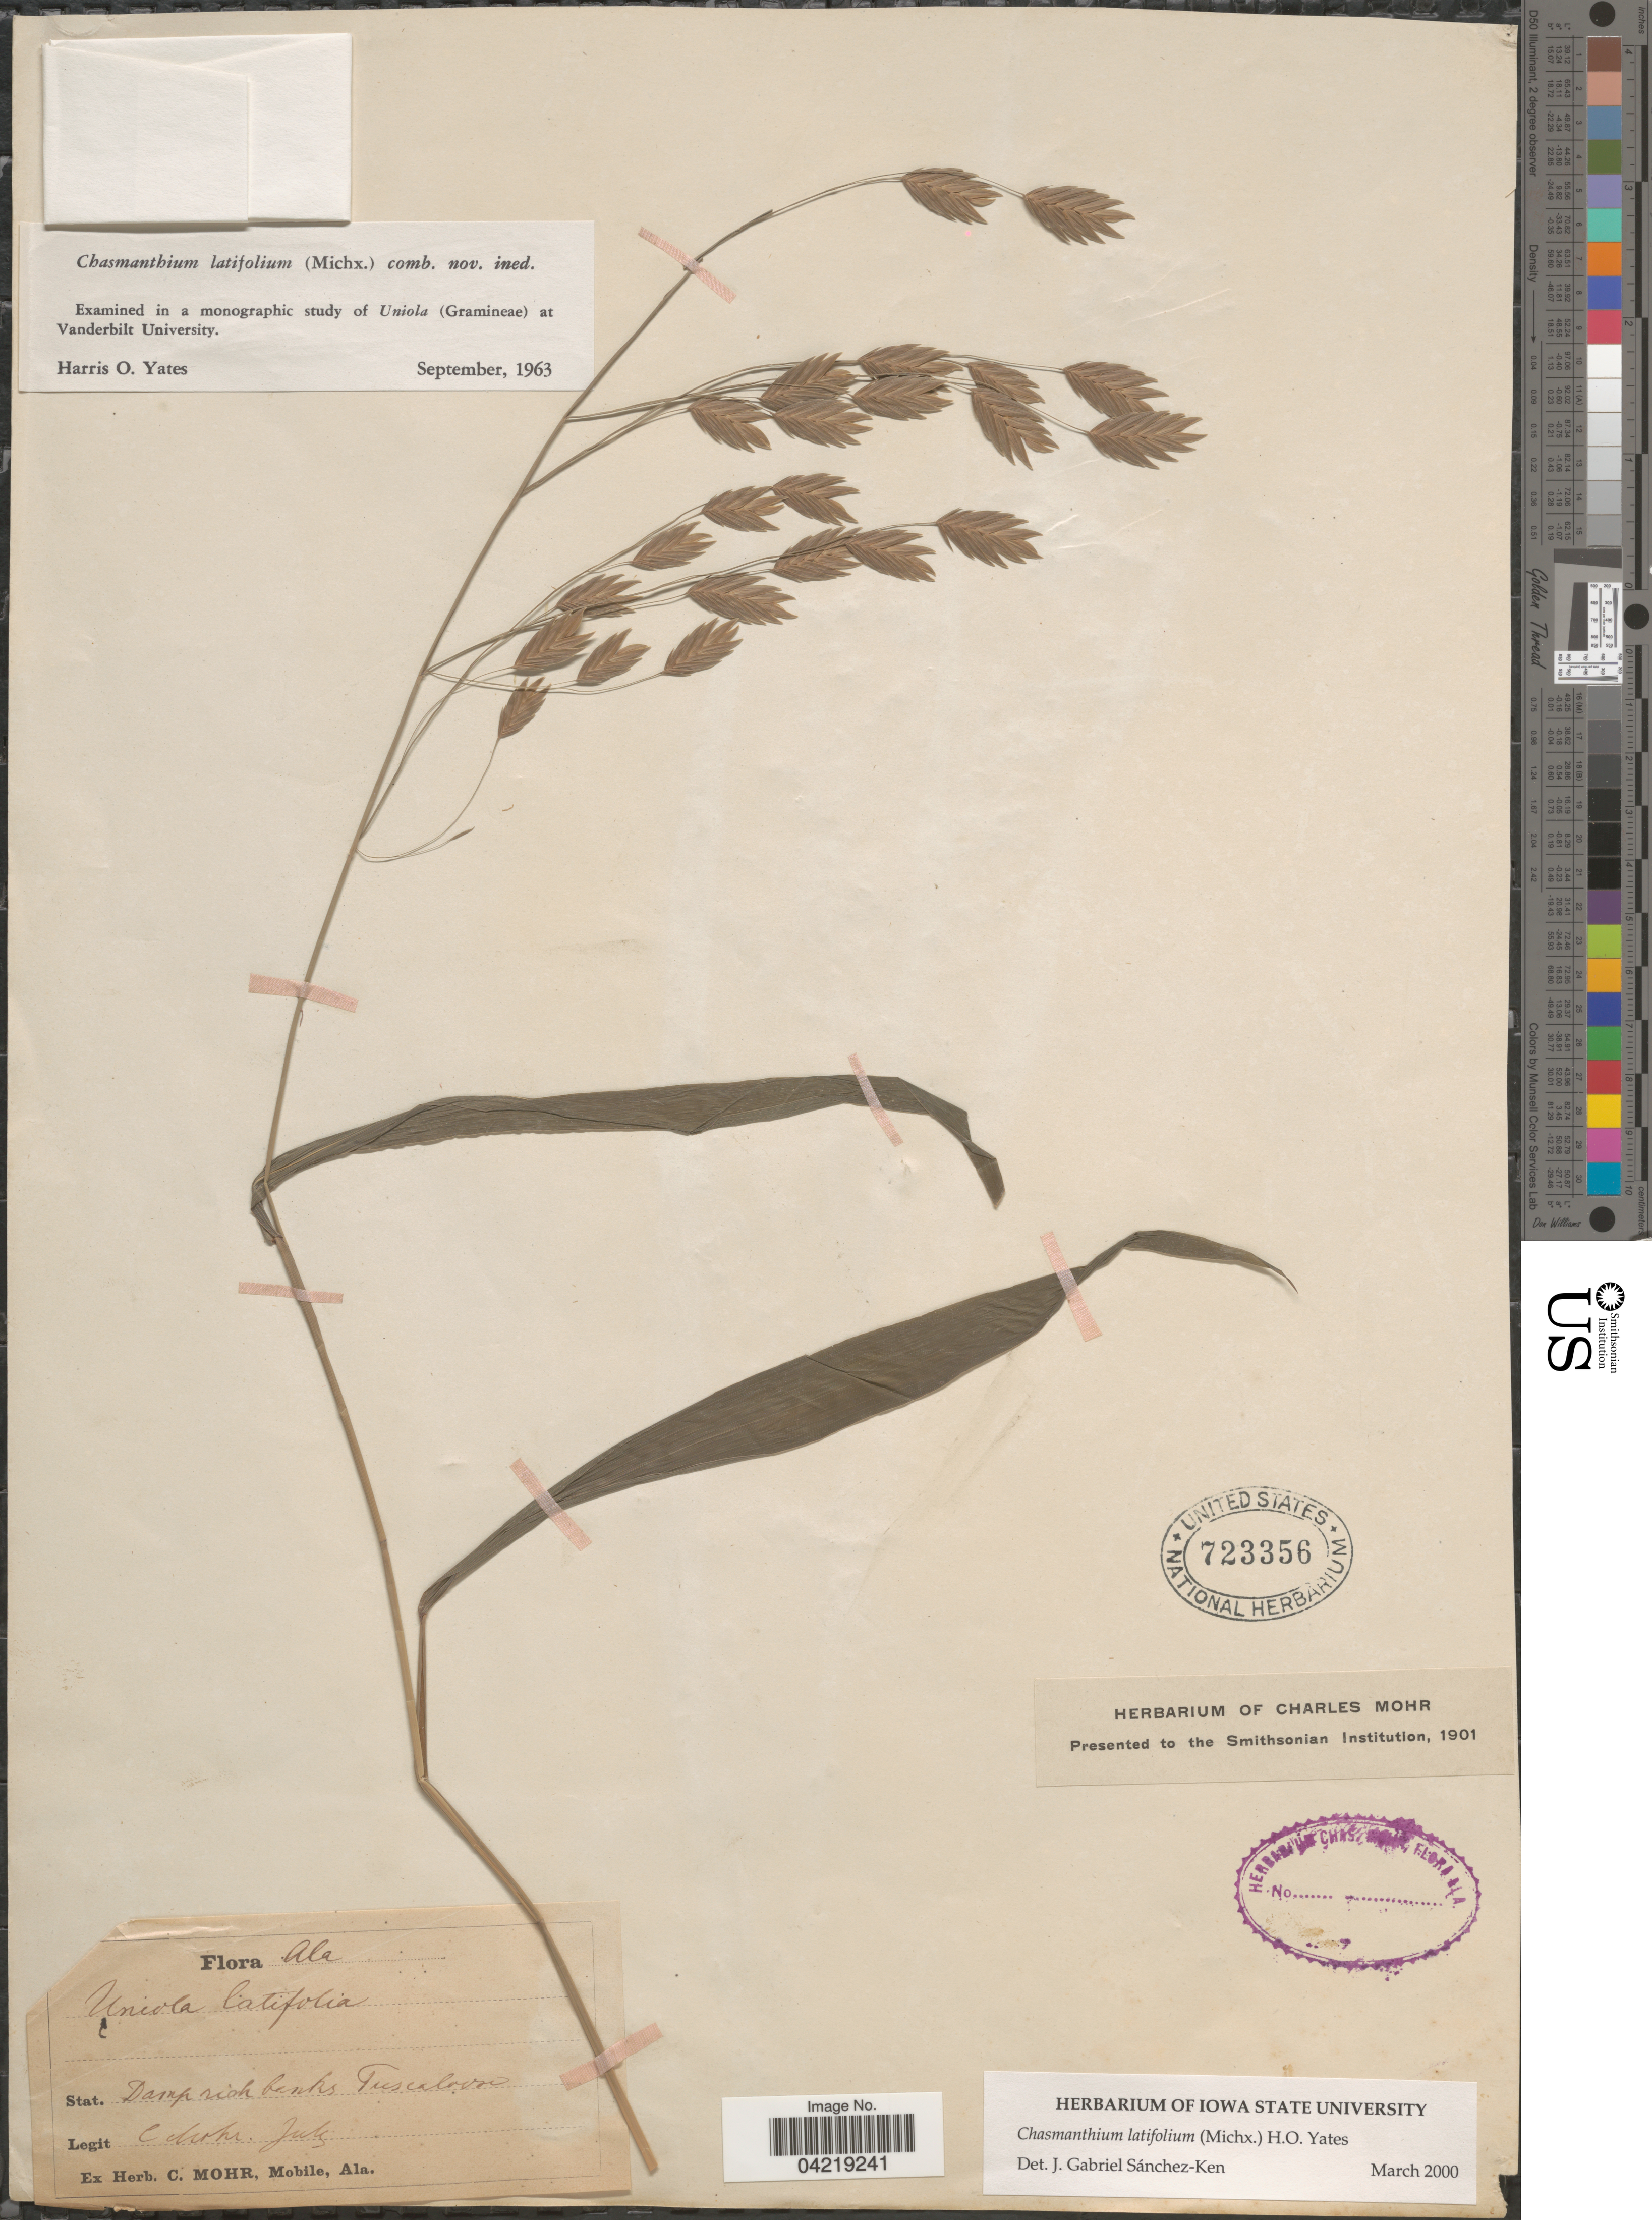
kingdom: Plantae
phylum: Tracheophyta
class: Liliopsida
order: Poales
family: Poaceae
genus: Chasmanthium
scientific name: Chasmanthium latifolium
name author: (Michx.) H.O. Yates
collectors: C. T. Mohr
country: United States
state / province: Alabama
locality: Stat. Damp rich banks. Tuscaloosa.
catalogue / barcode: US 723356